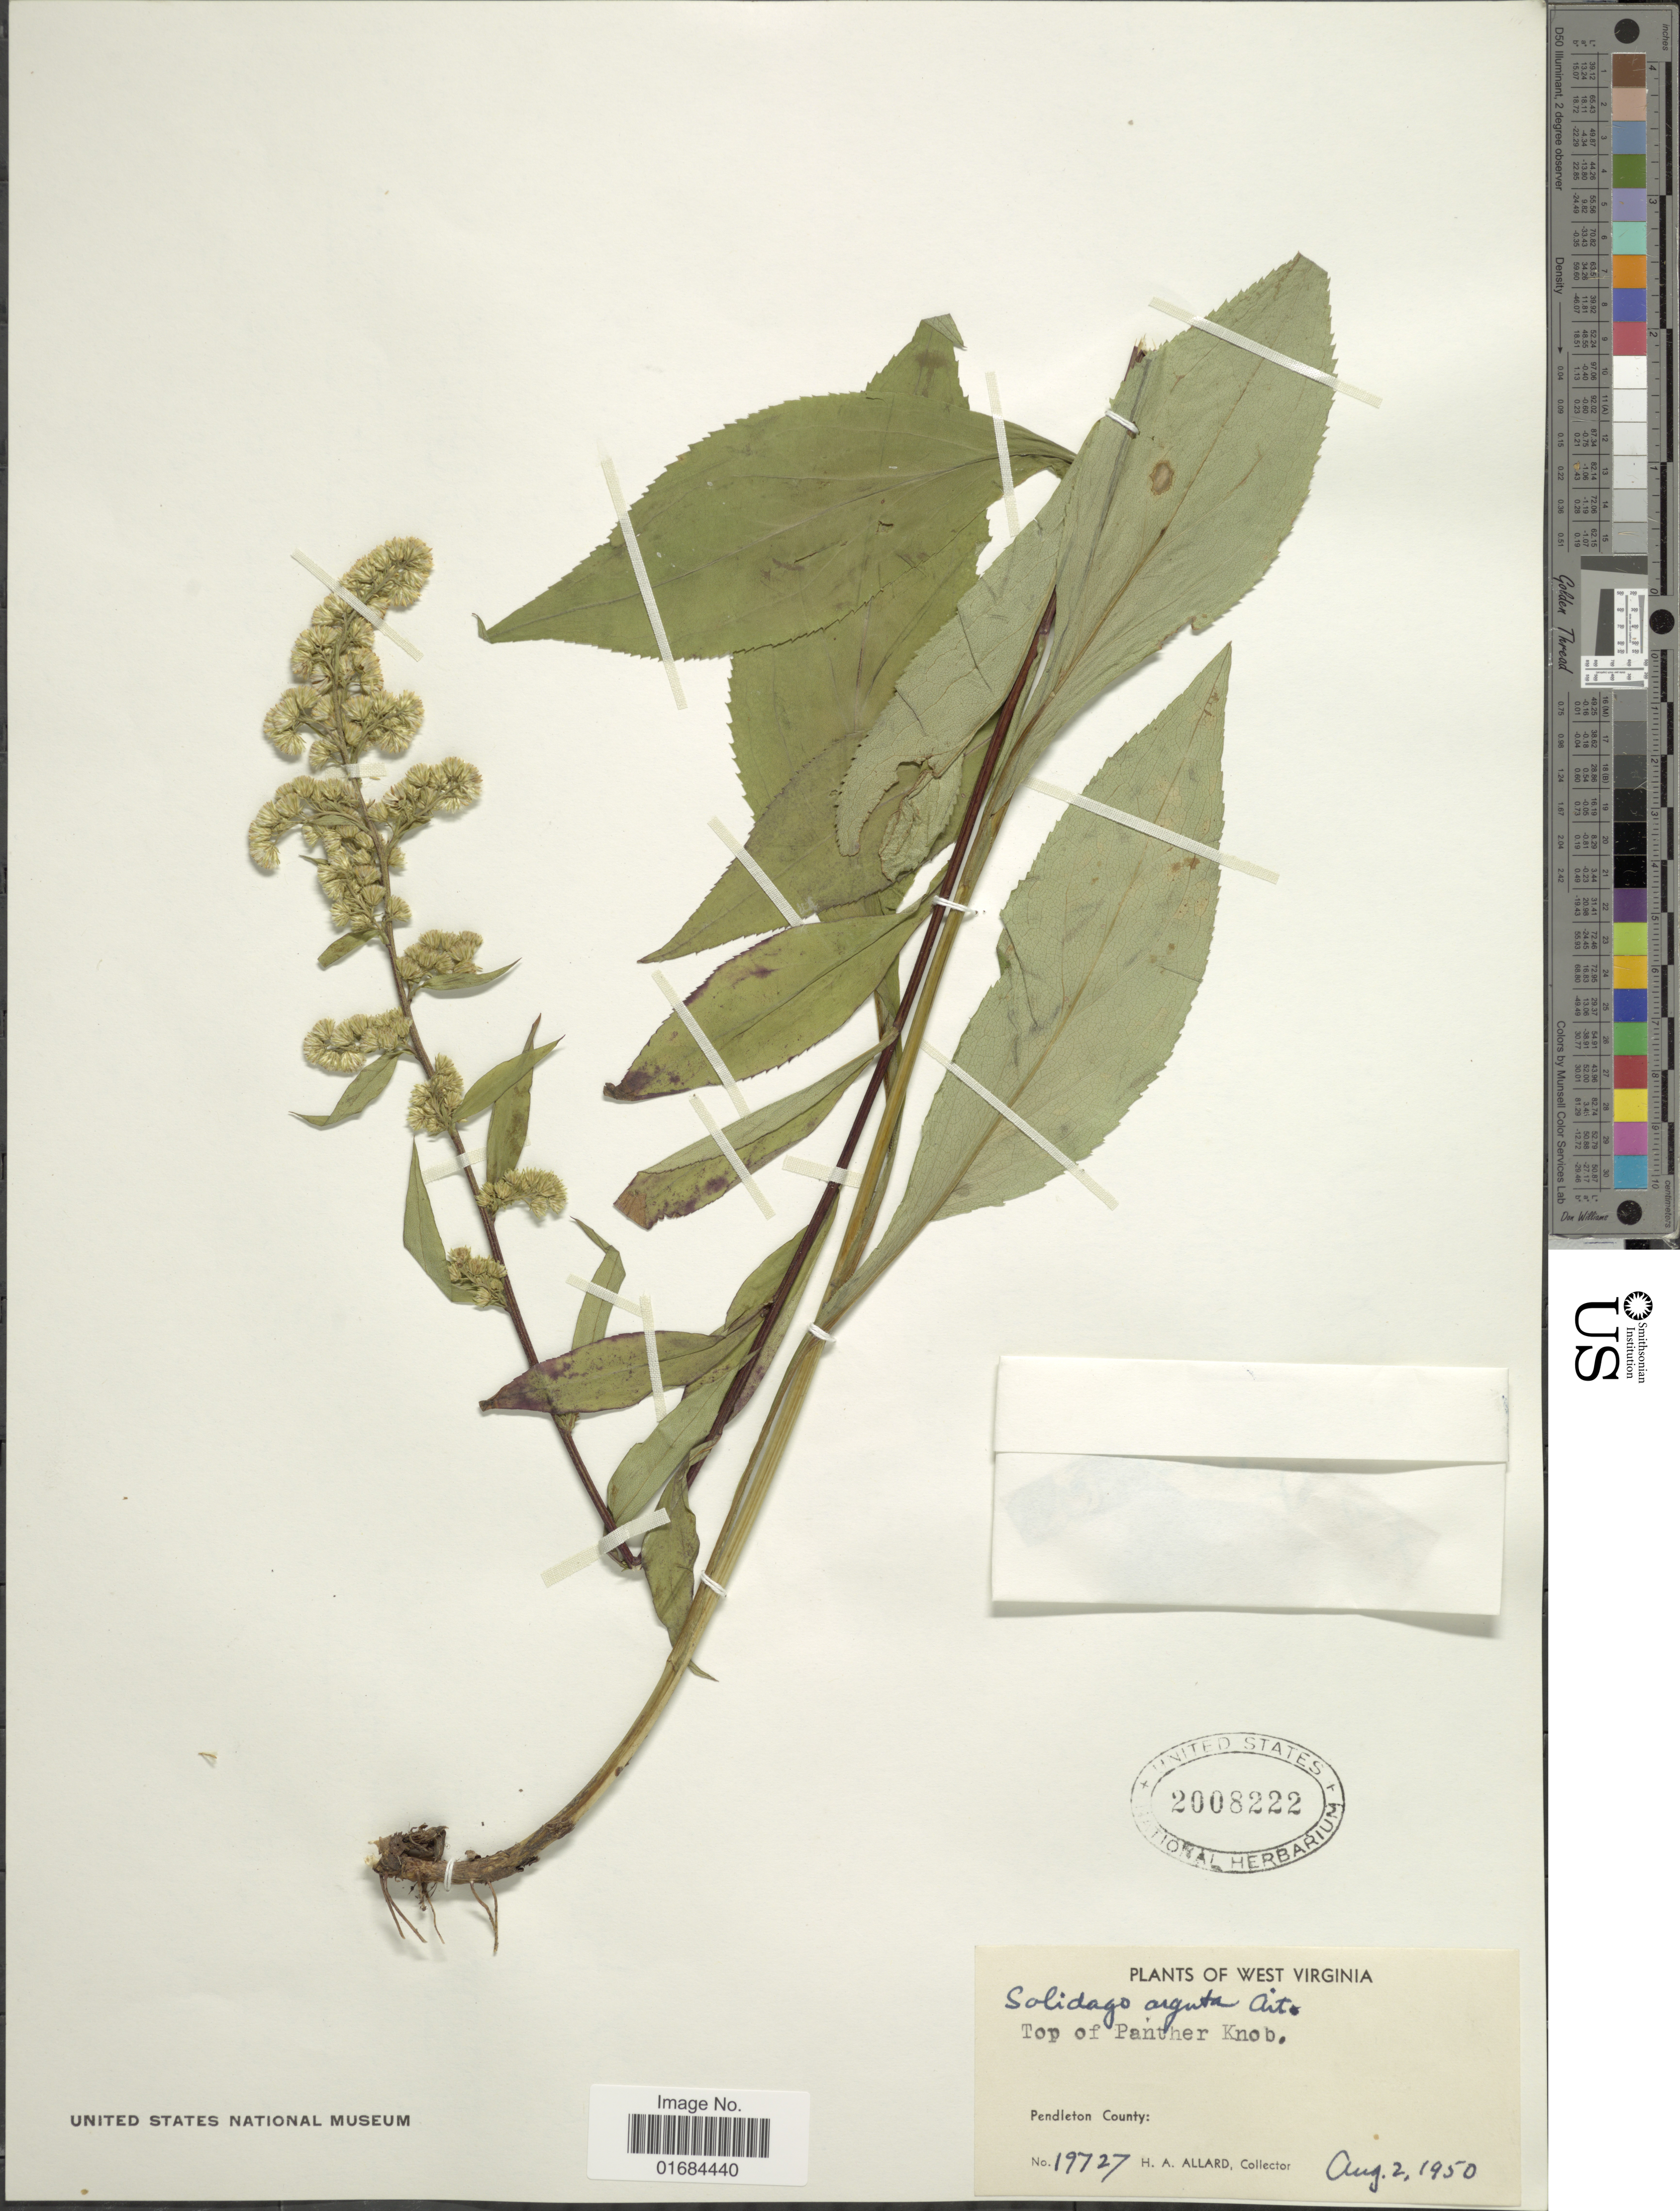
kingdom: Plantae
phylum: Tracheophyta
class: Magnoliopsida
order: Asterales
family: Asteraceae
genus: Solidago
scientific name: Solidago arguta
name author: Aiton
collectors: H. A. Allard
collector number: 19727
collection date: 1950-08-02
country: United States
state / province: West Virginia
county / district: Pendleton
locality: Top of Panther knob, Pendleton County.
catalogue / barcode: US 2008222